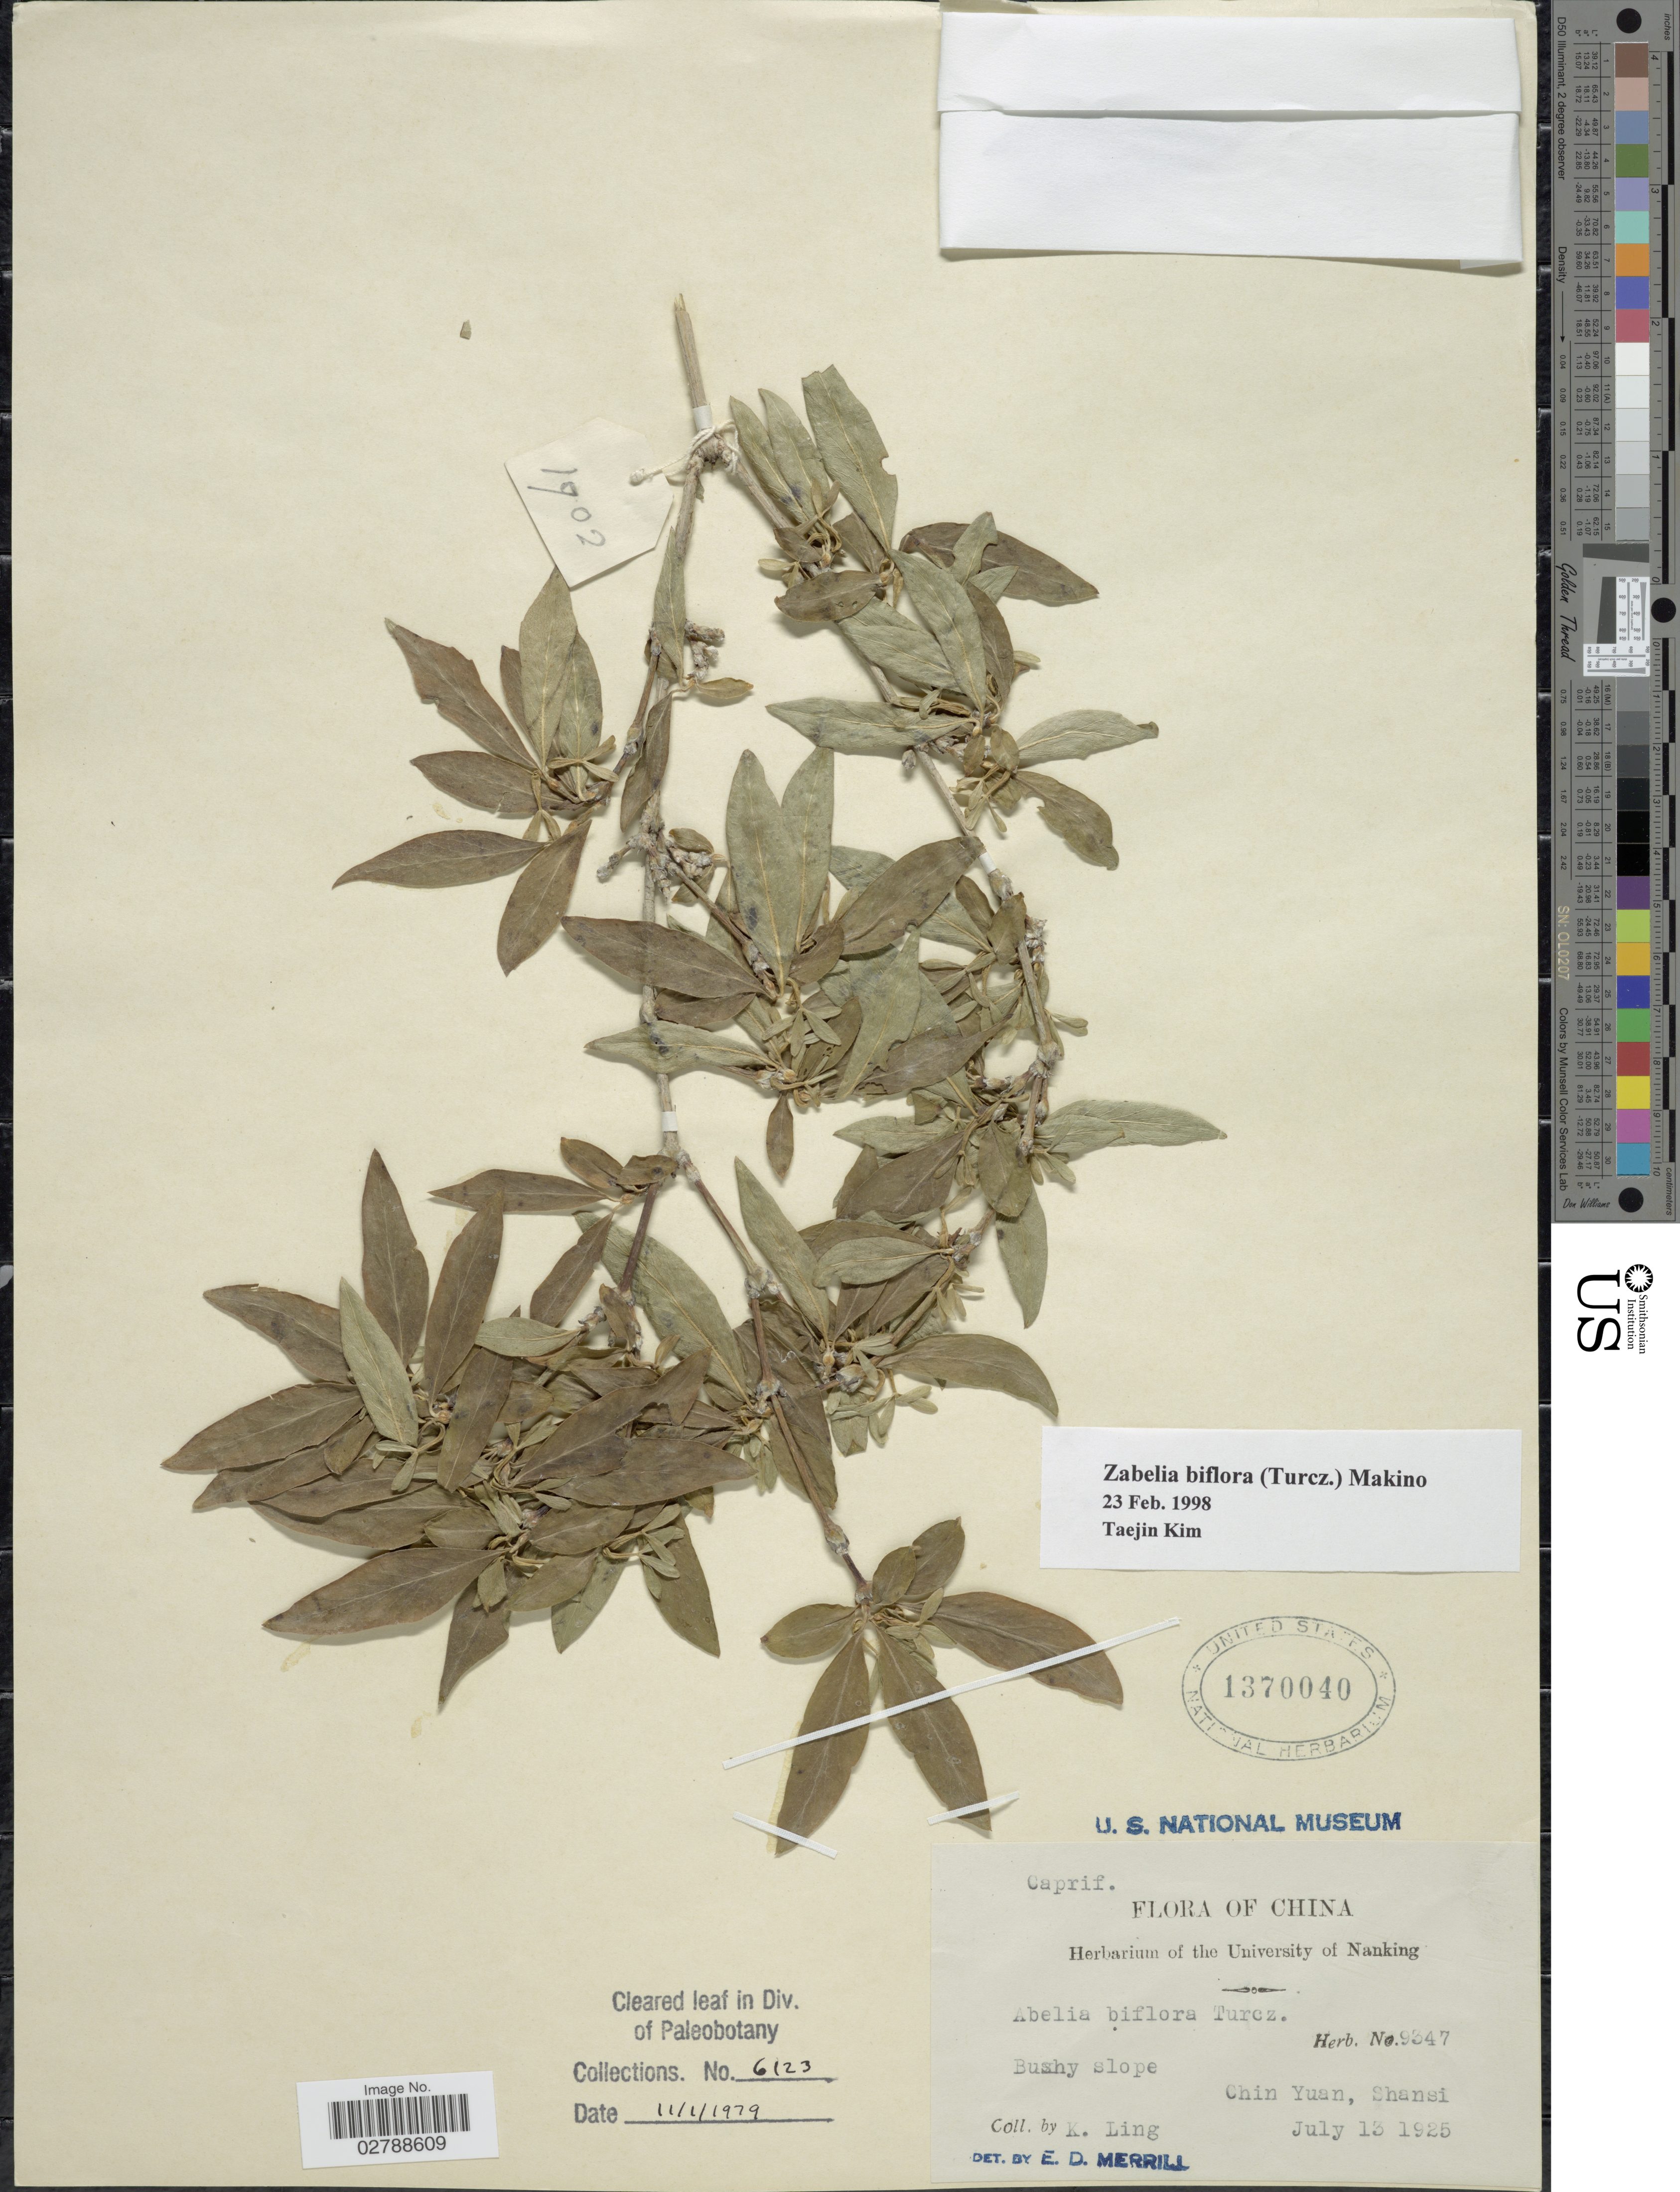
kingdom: Plantae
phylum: Tracheophyta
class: Magnoliopsida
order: Dipsacales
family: Caprifoliaceae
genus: Zabelia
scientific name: Zabelia biflora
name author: (Turcz.) Makino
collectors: K. Ling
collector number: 9347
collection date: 1925-07-13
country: China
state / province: Shanxi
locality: Chin Yuan, Shansi.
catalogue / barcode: US 1370040